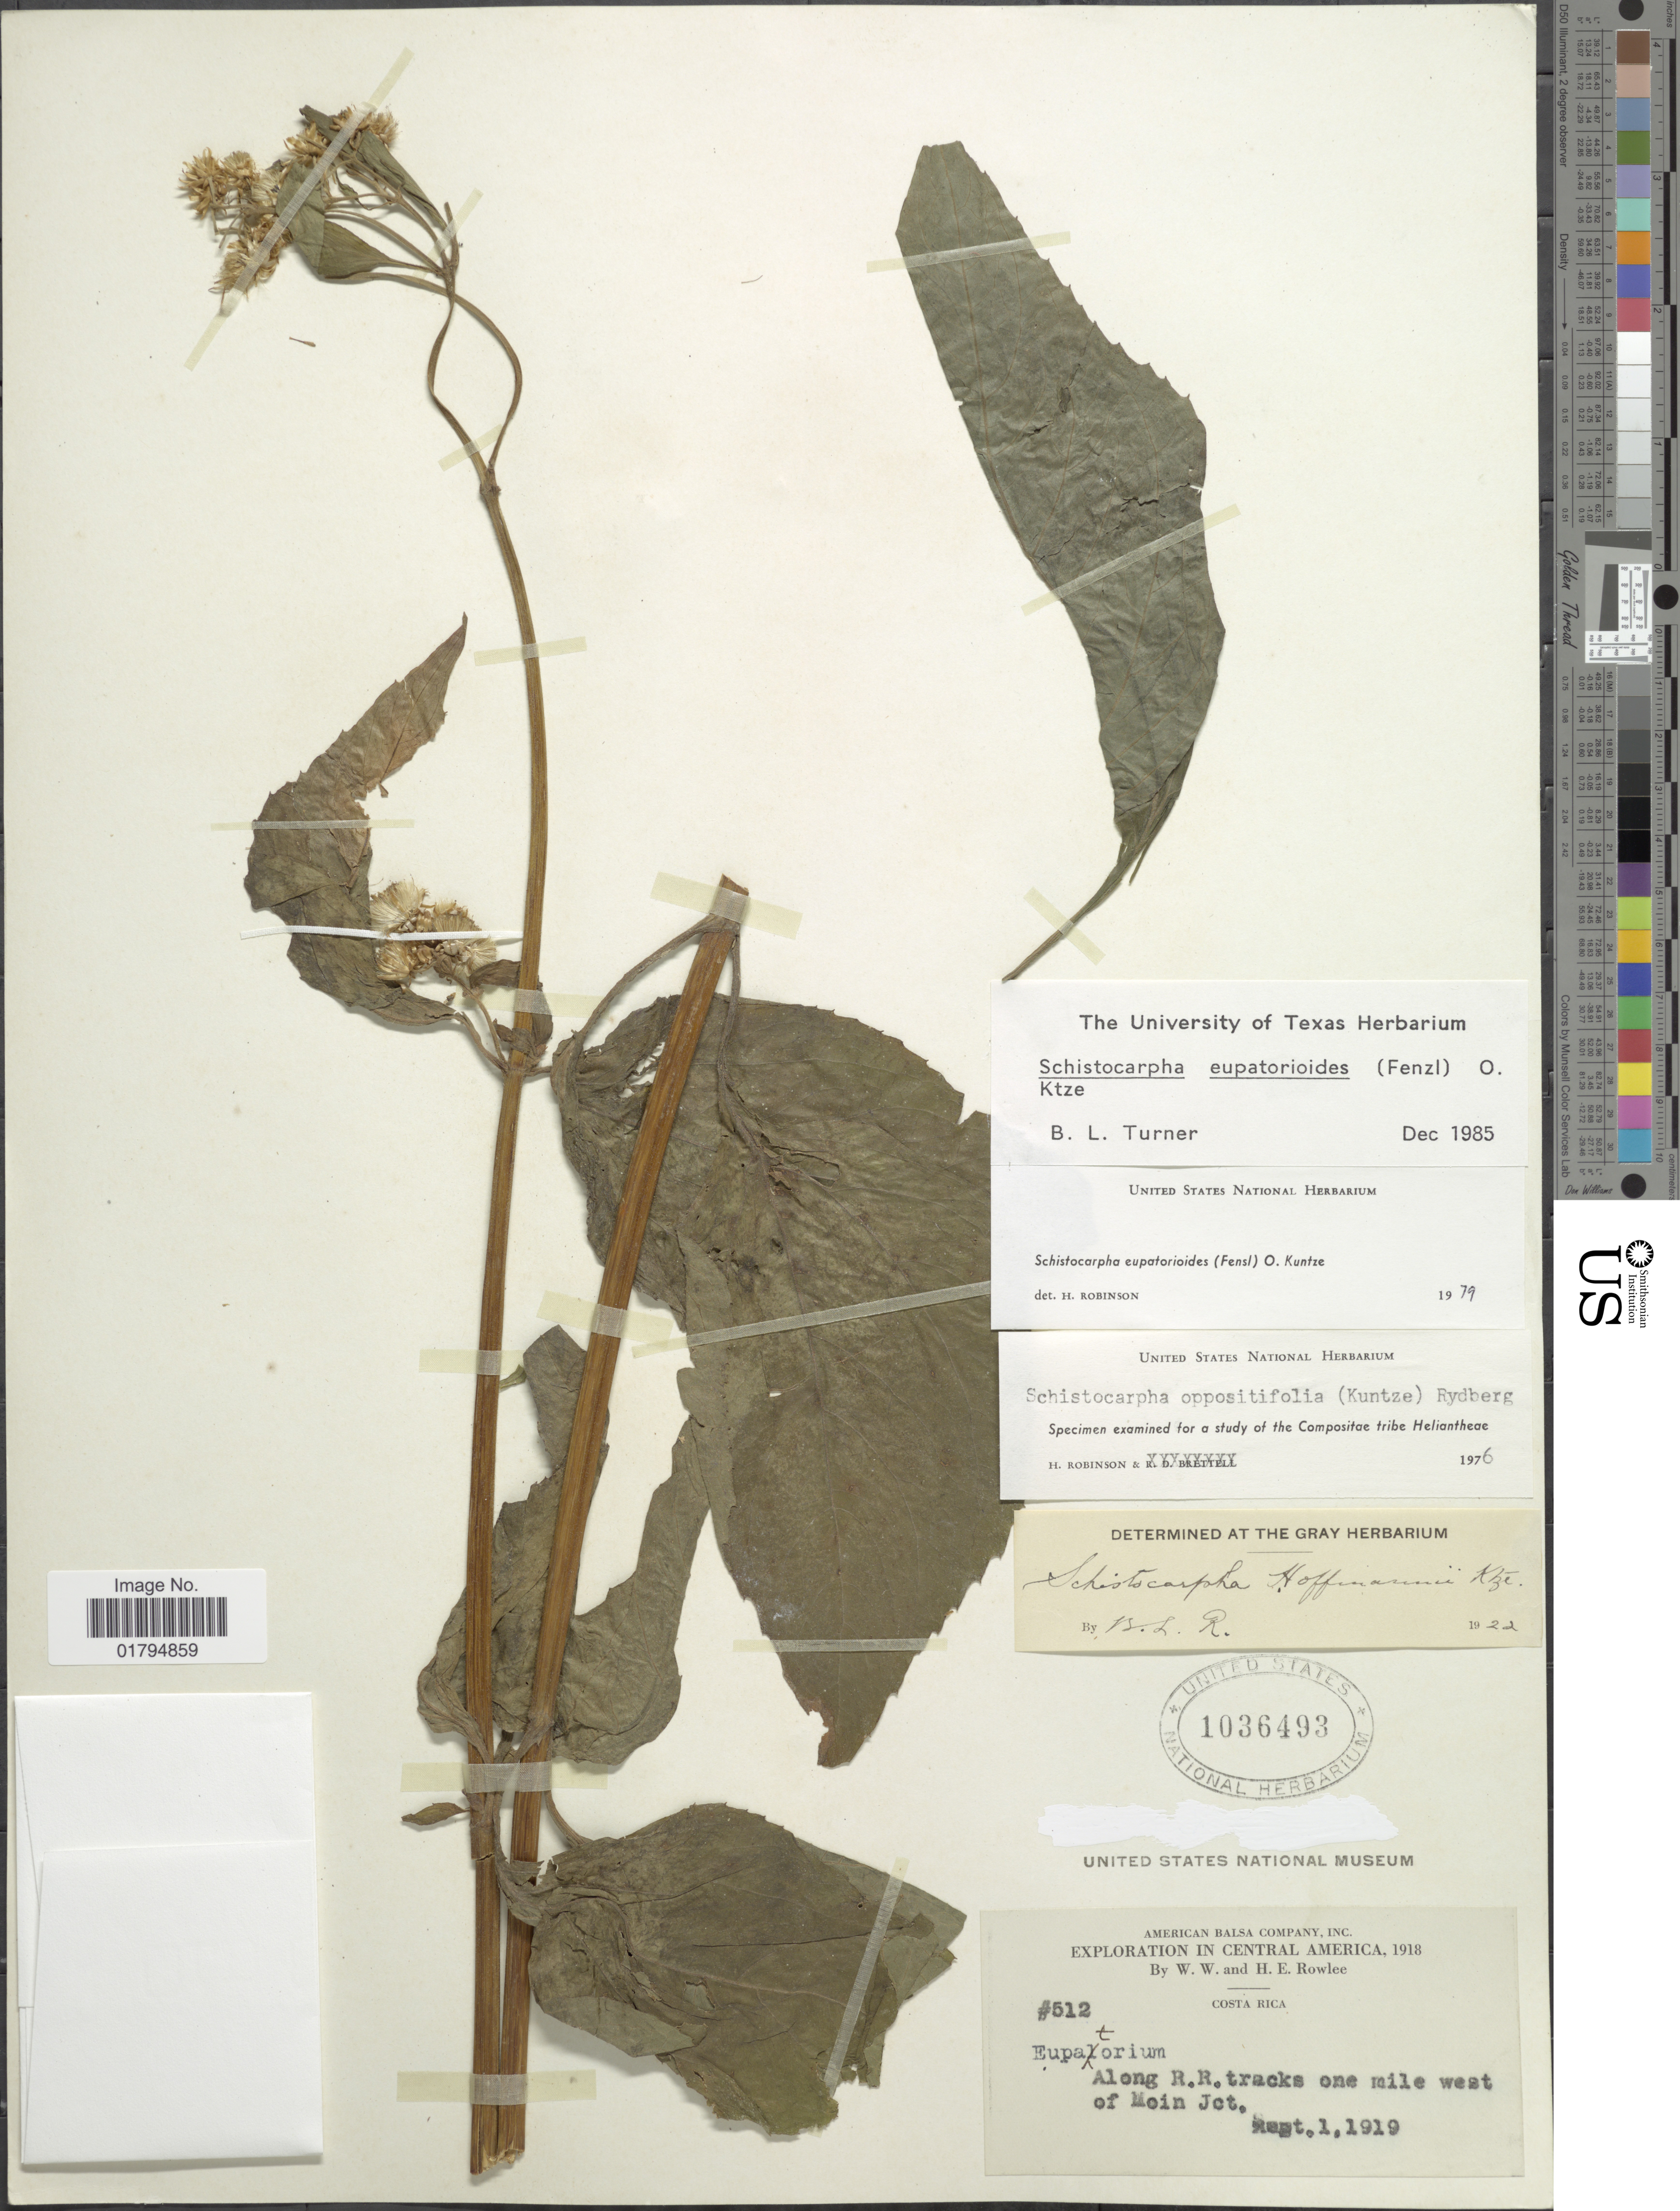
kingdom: Plantae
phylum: Tracheophyta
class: Magnoliopsida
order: Asterales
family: Asteraceae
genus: Schistocarpha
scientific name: Schistocarpha eupatorioides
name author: (Fenzl) Kuntze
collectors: W. W. Rowlee & H. E. Stork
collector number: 512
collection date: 1919-09-01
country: Costa Rica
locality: Along R.R. tracks one mile west of Main Jct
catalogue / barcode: US 1036493